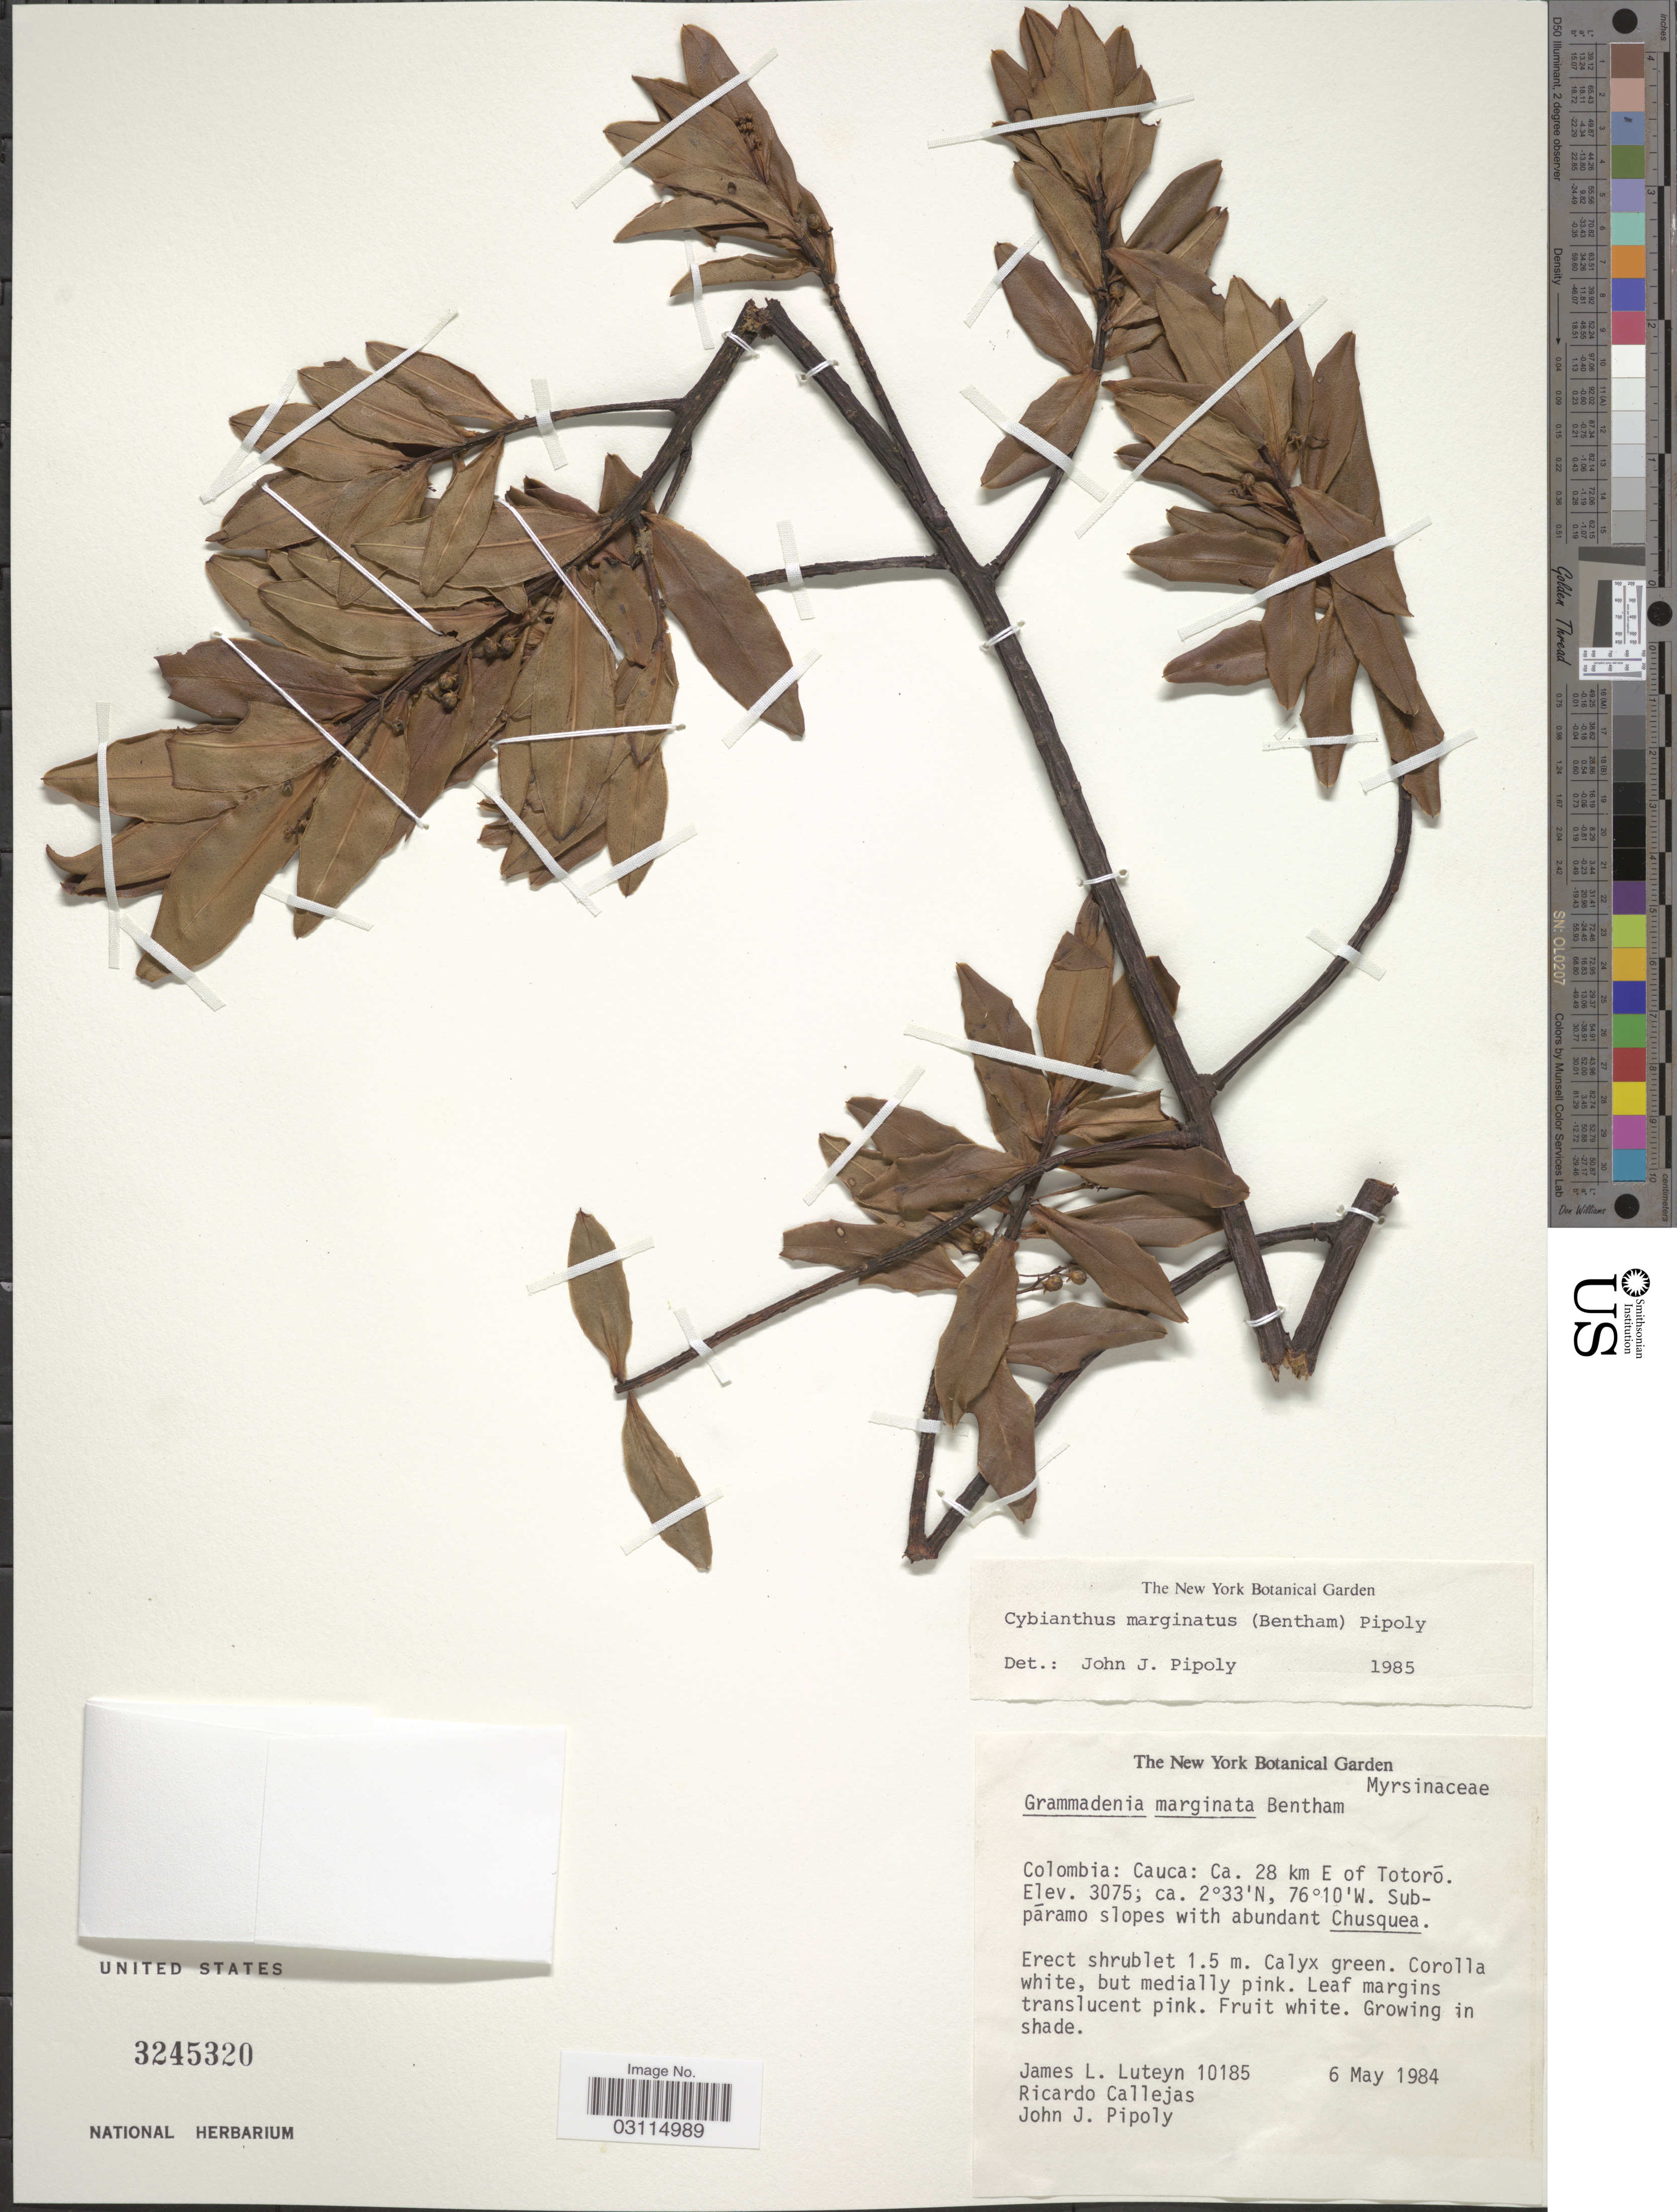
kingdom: Plantae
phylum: Tracheophyta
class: Magnoliopsida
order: Ericales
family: Primulaceae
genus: Cybianthus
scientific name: Cybianthus marginatus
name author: (Benth.) Pipoly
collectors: J. Luteyn, R. Callejas & J. J. Pipoly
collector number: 10185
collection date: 1984-05-06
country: Colombia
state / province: Cauca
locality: Ca. 28 km E of Totoró.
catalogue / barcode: US 3245320